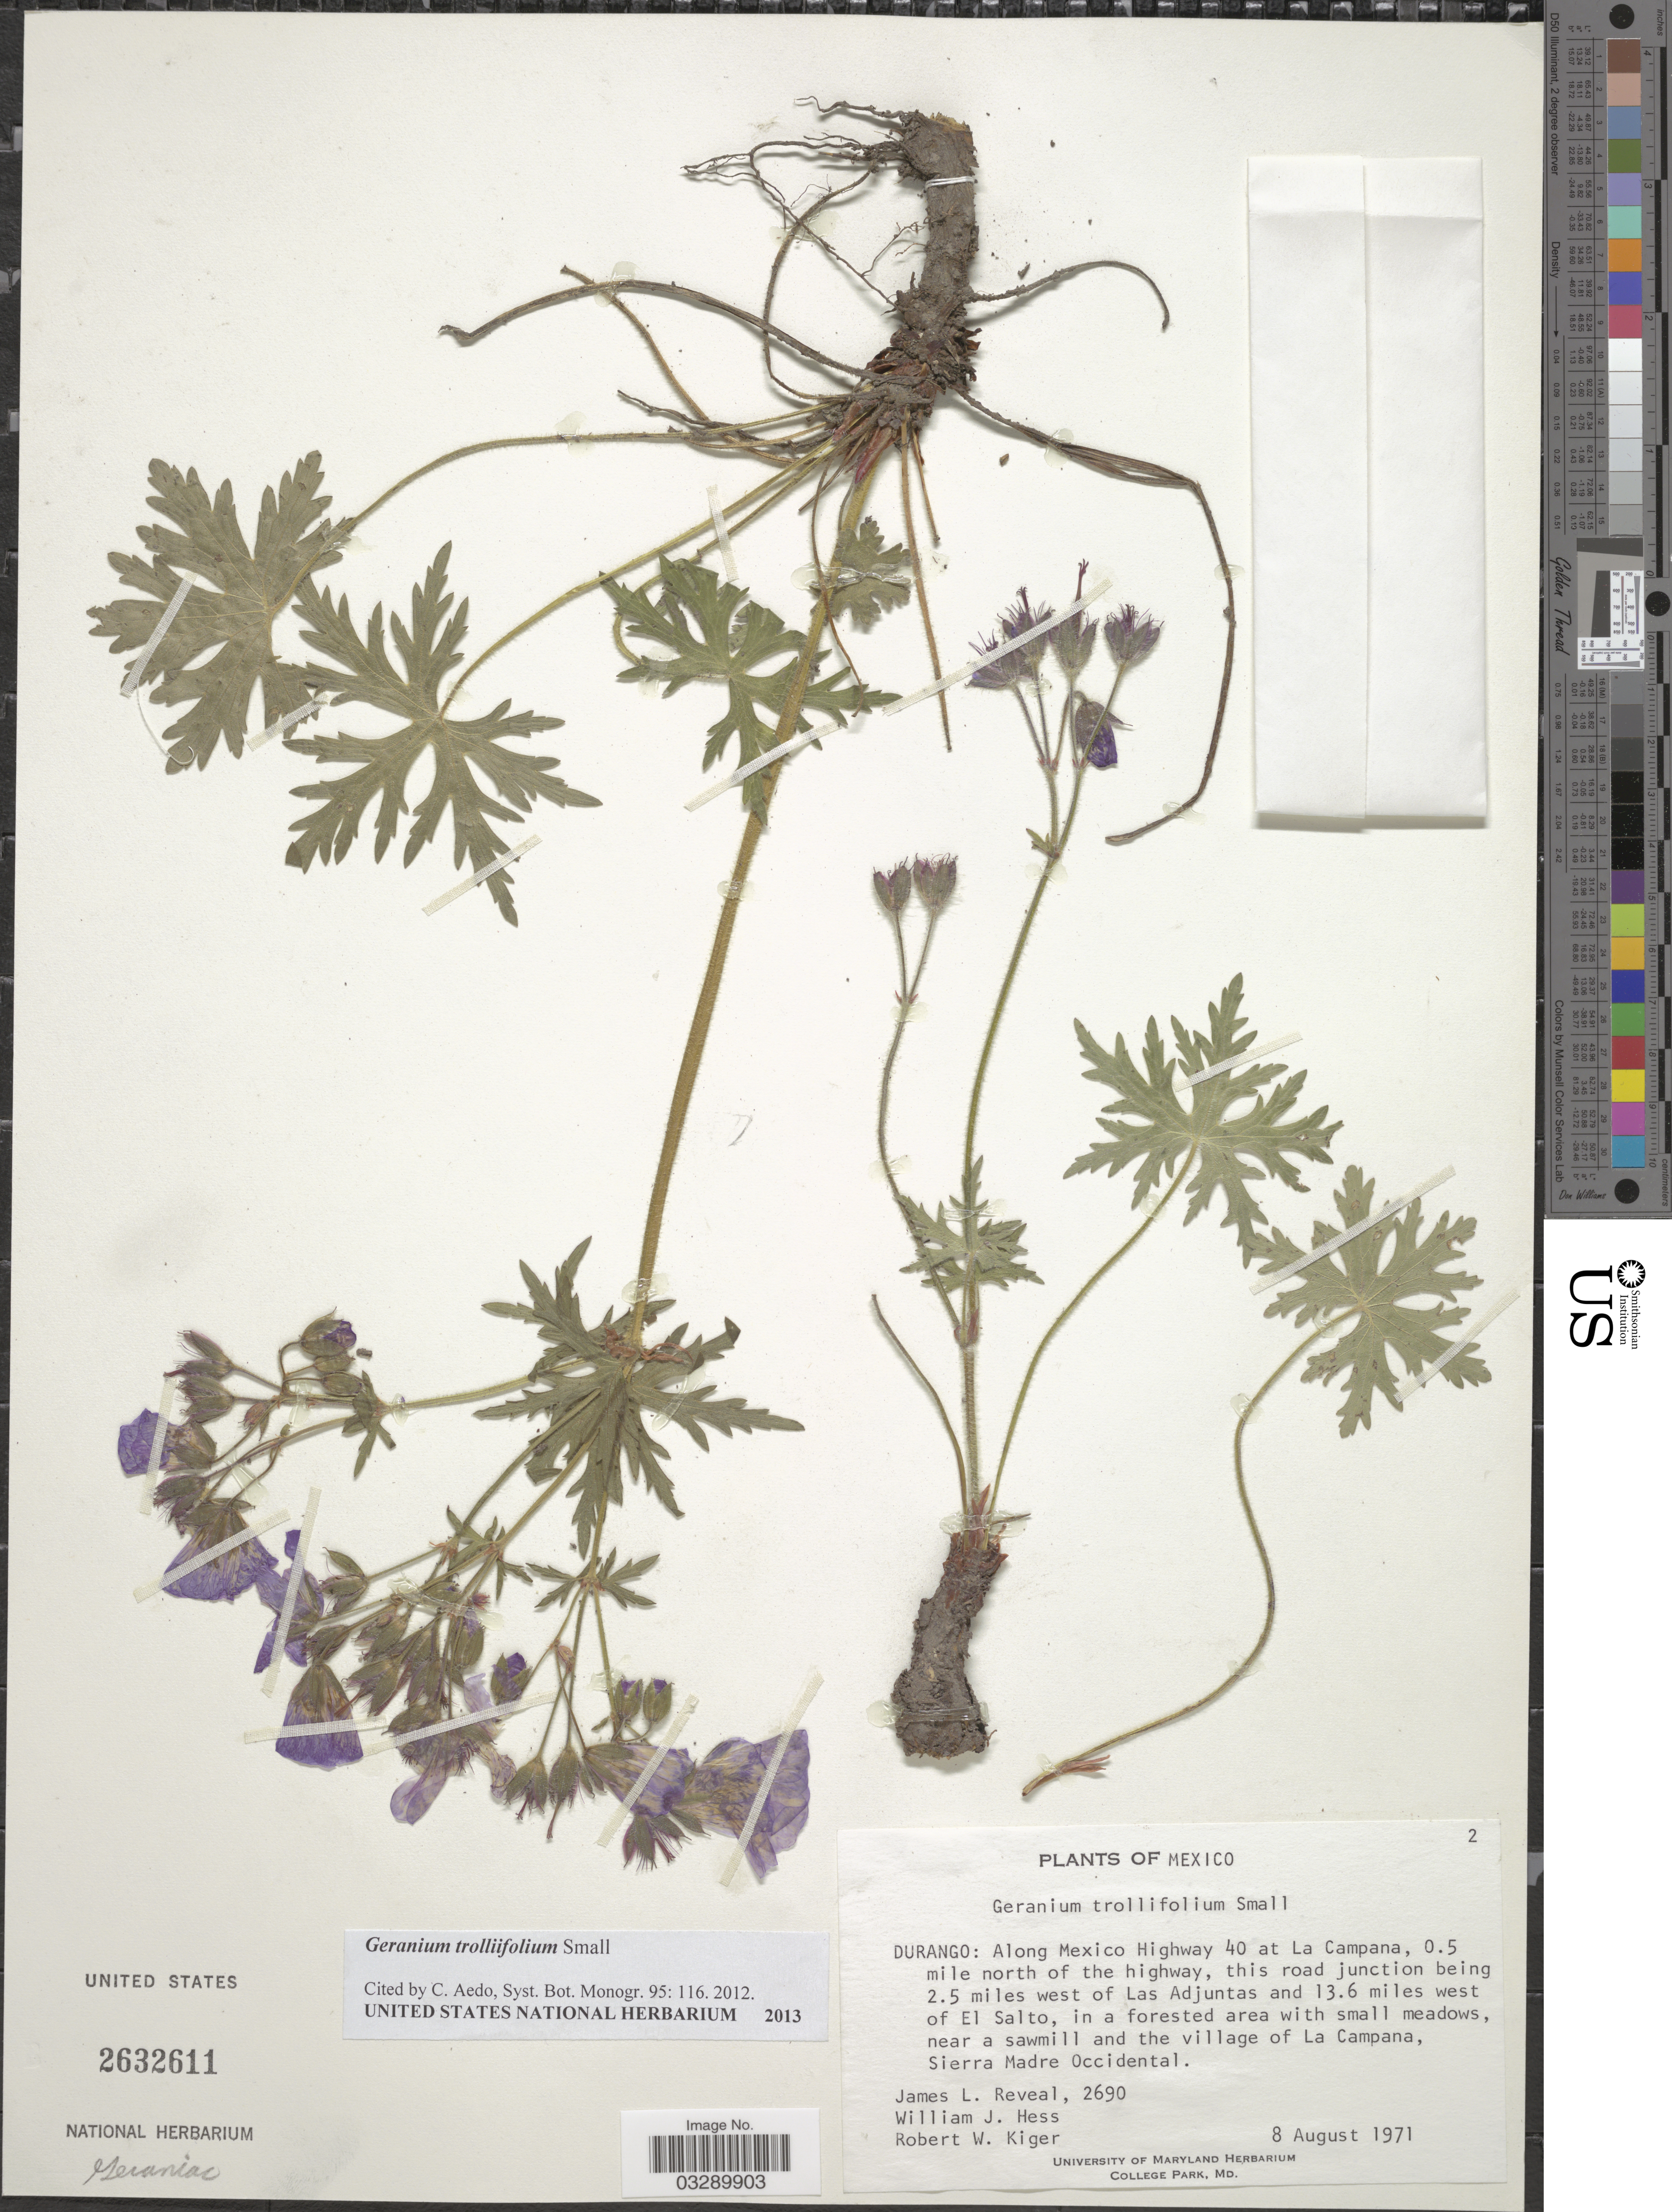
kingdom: Plantae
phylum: Tracheophyta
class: Magnoliopsida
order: Geraniales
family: Geraniaceae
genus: Geranium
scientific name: Geranium trolliifolium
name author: Small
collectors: J. L. Reveal, W. Hess & R. Kiger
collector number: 2690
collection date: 1971-08-08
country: Mexico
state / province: Durango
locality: Along Mexico Highway 40 at La Campana, 0.5 mile north of the highway, this road junction being 2.5 miles west of Las Adjuntas and 13.6 miles west of El Salto, in a forested area with small meadows, near a sawmill and the village of La Campana, Sierra Madre Occidental.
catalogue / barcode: US 2632611